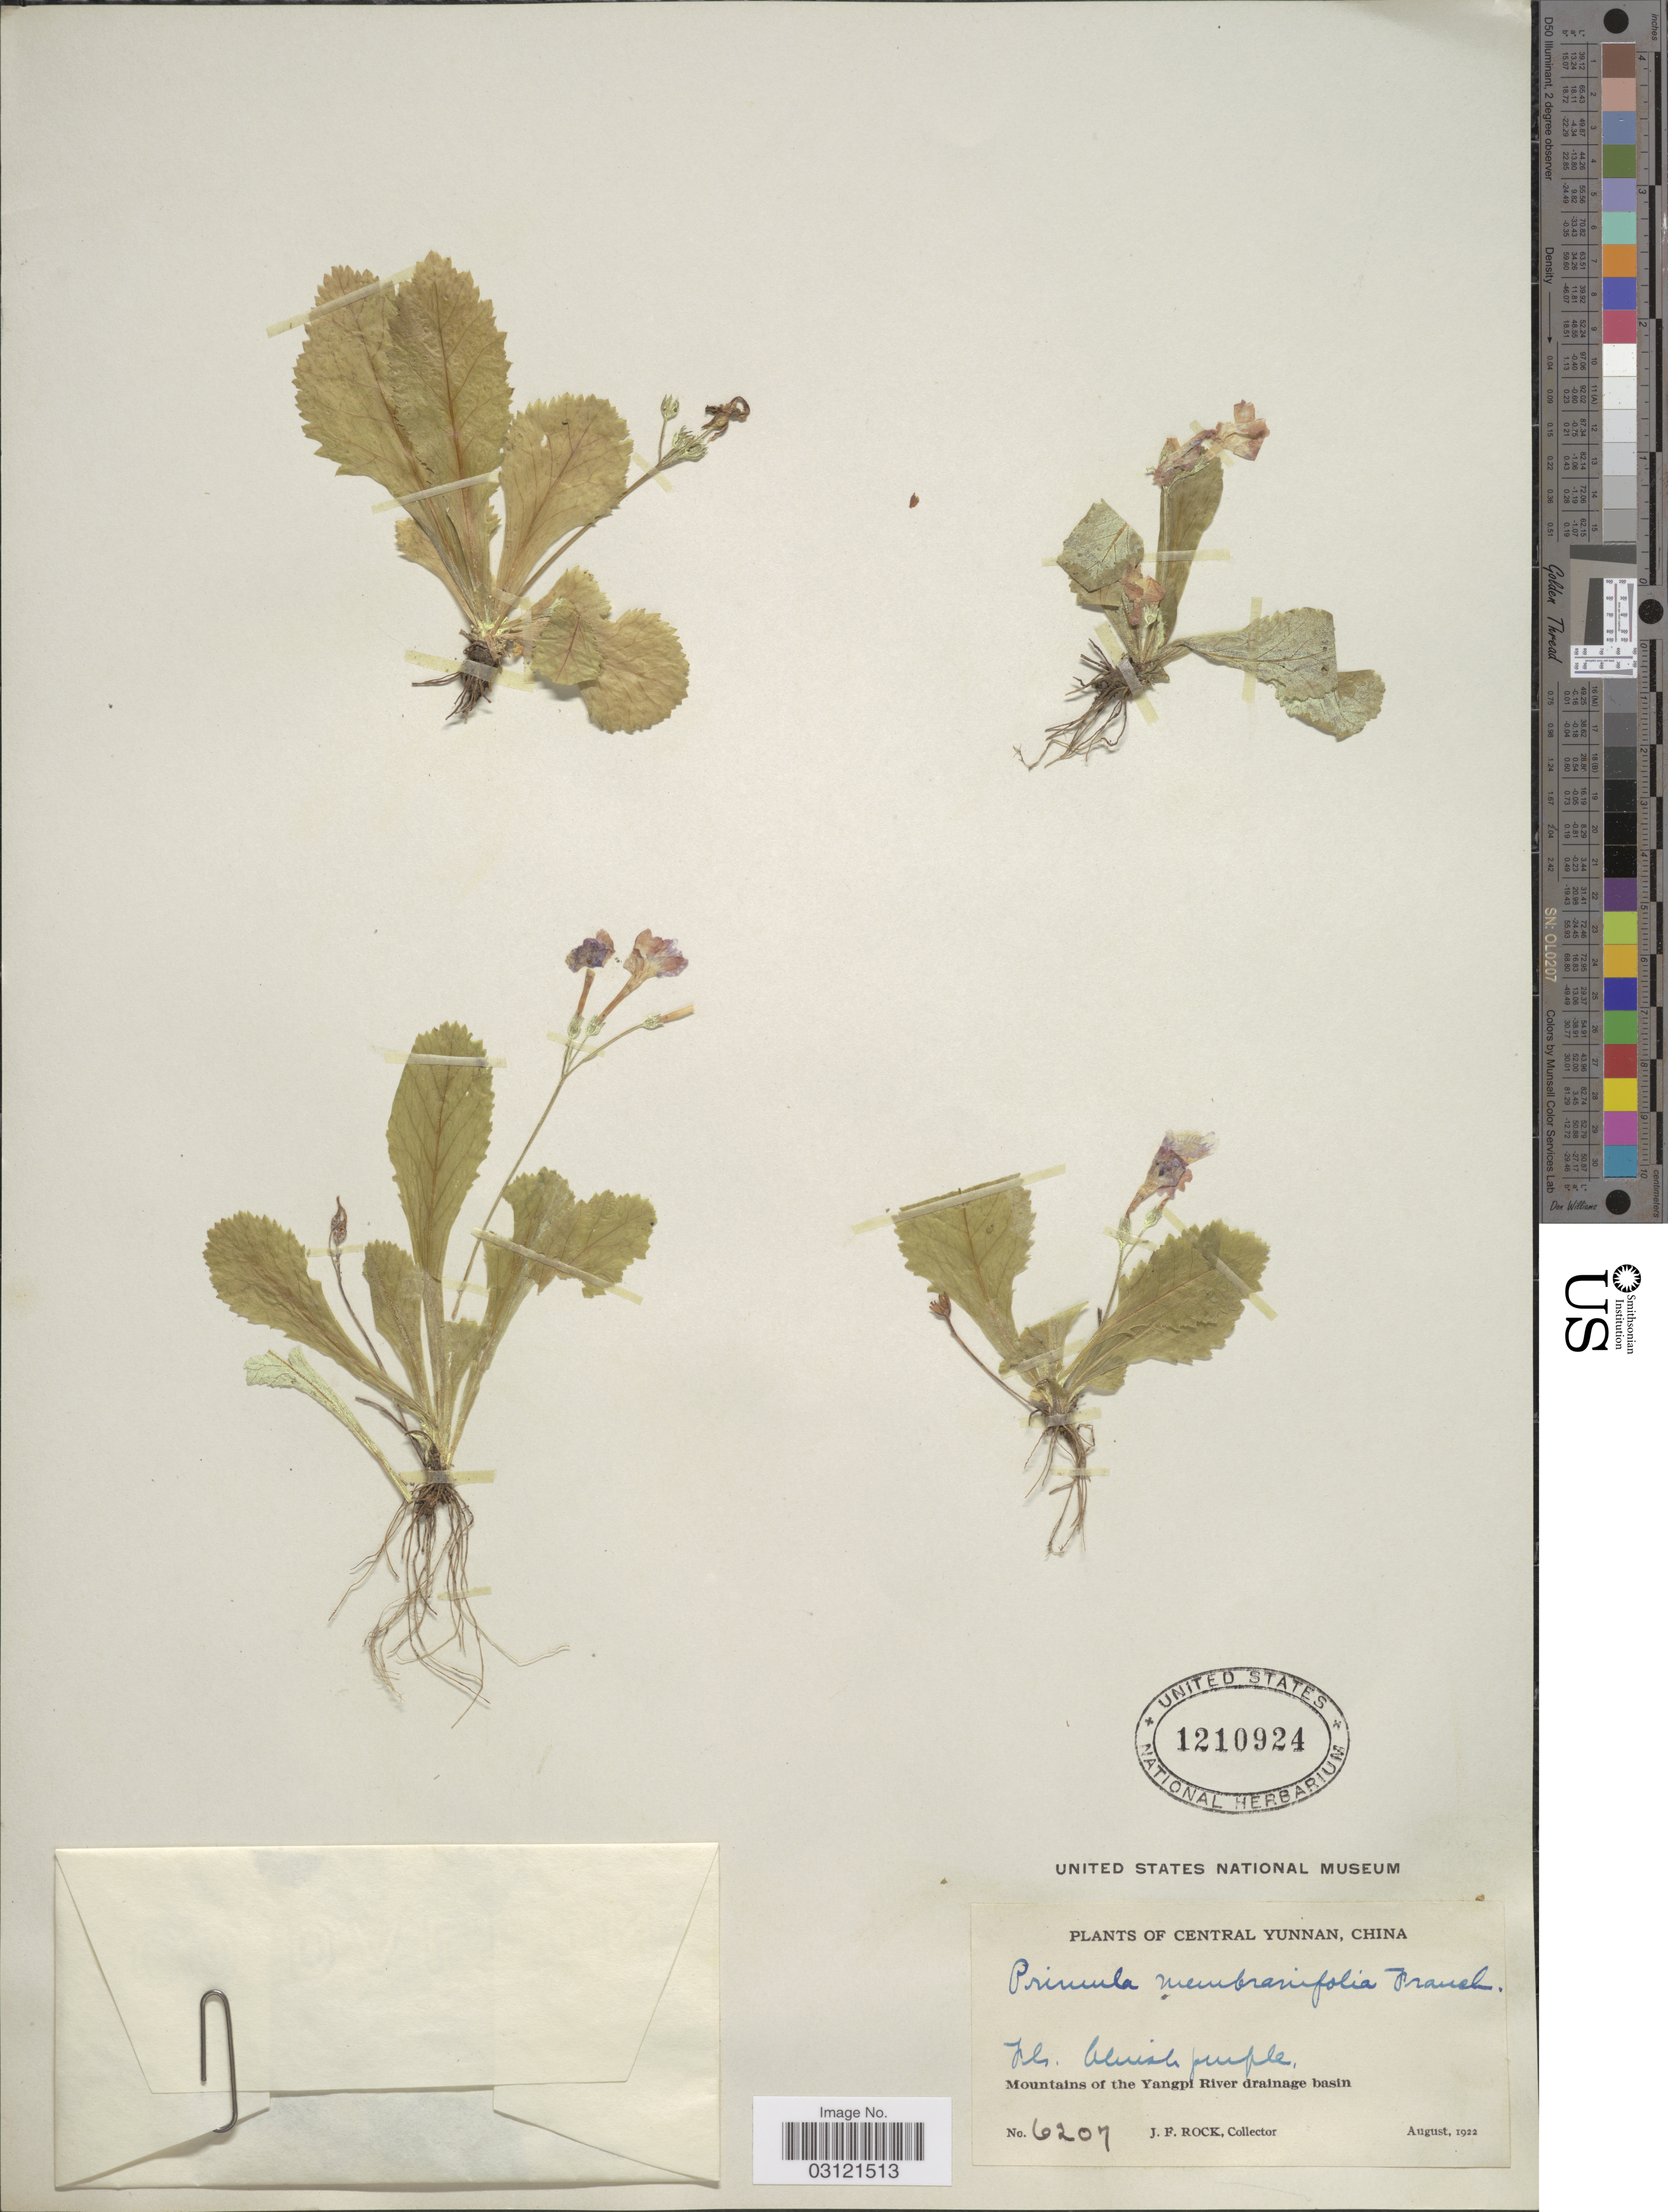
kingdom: Plantae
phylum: Tracheophyta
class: Magnoliopsida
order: Ericales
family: Primulaceae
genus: Primula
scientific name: Primula membranifolia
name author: Franch.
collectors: J. Rock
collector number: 6207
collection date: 1922-08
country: China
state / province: Yunnan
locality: Central Yunnan, Mountains of the Yangpi River drainage basin.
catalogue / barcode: US 1210924